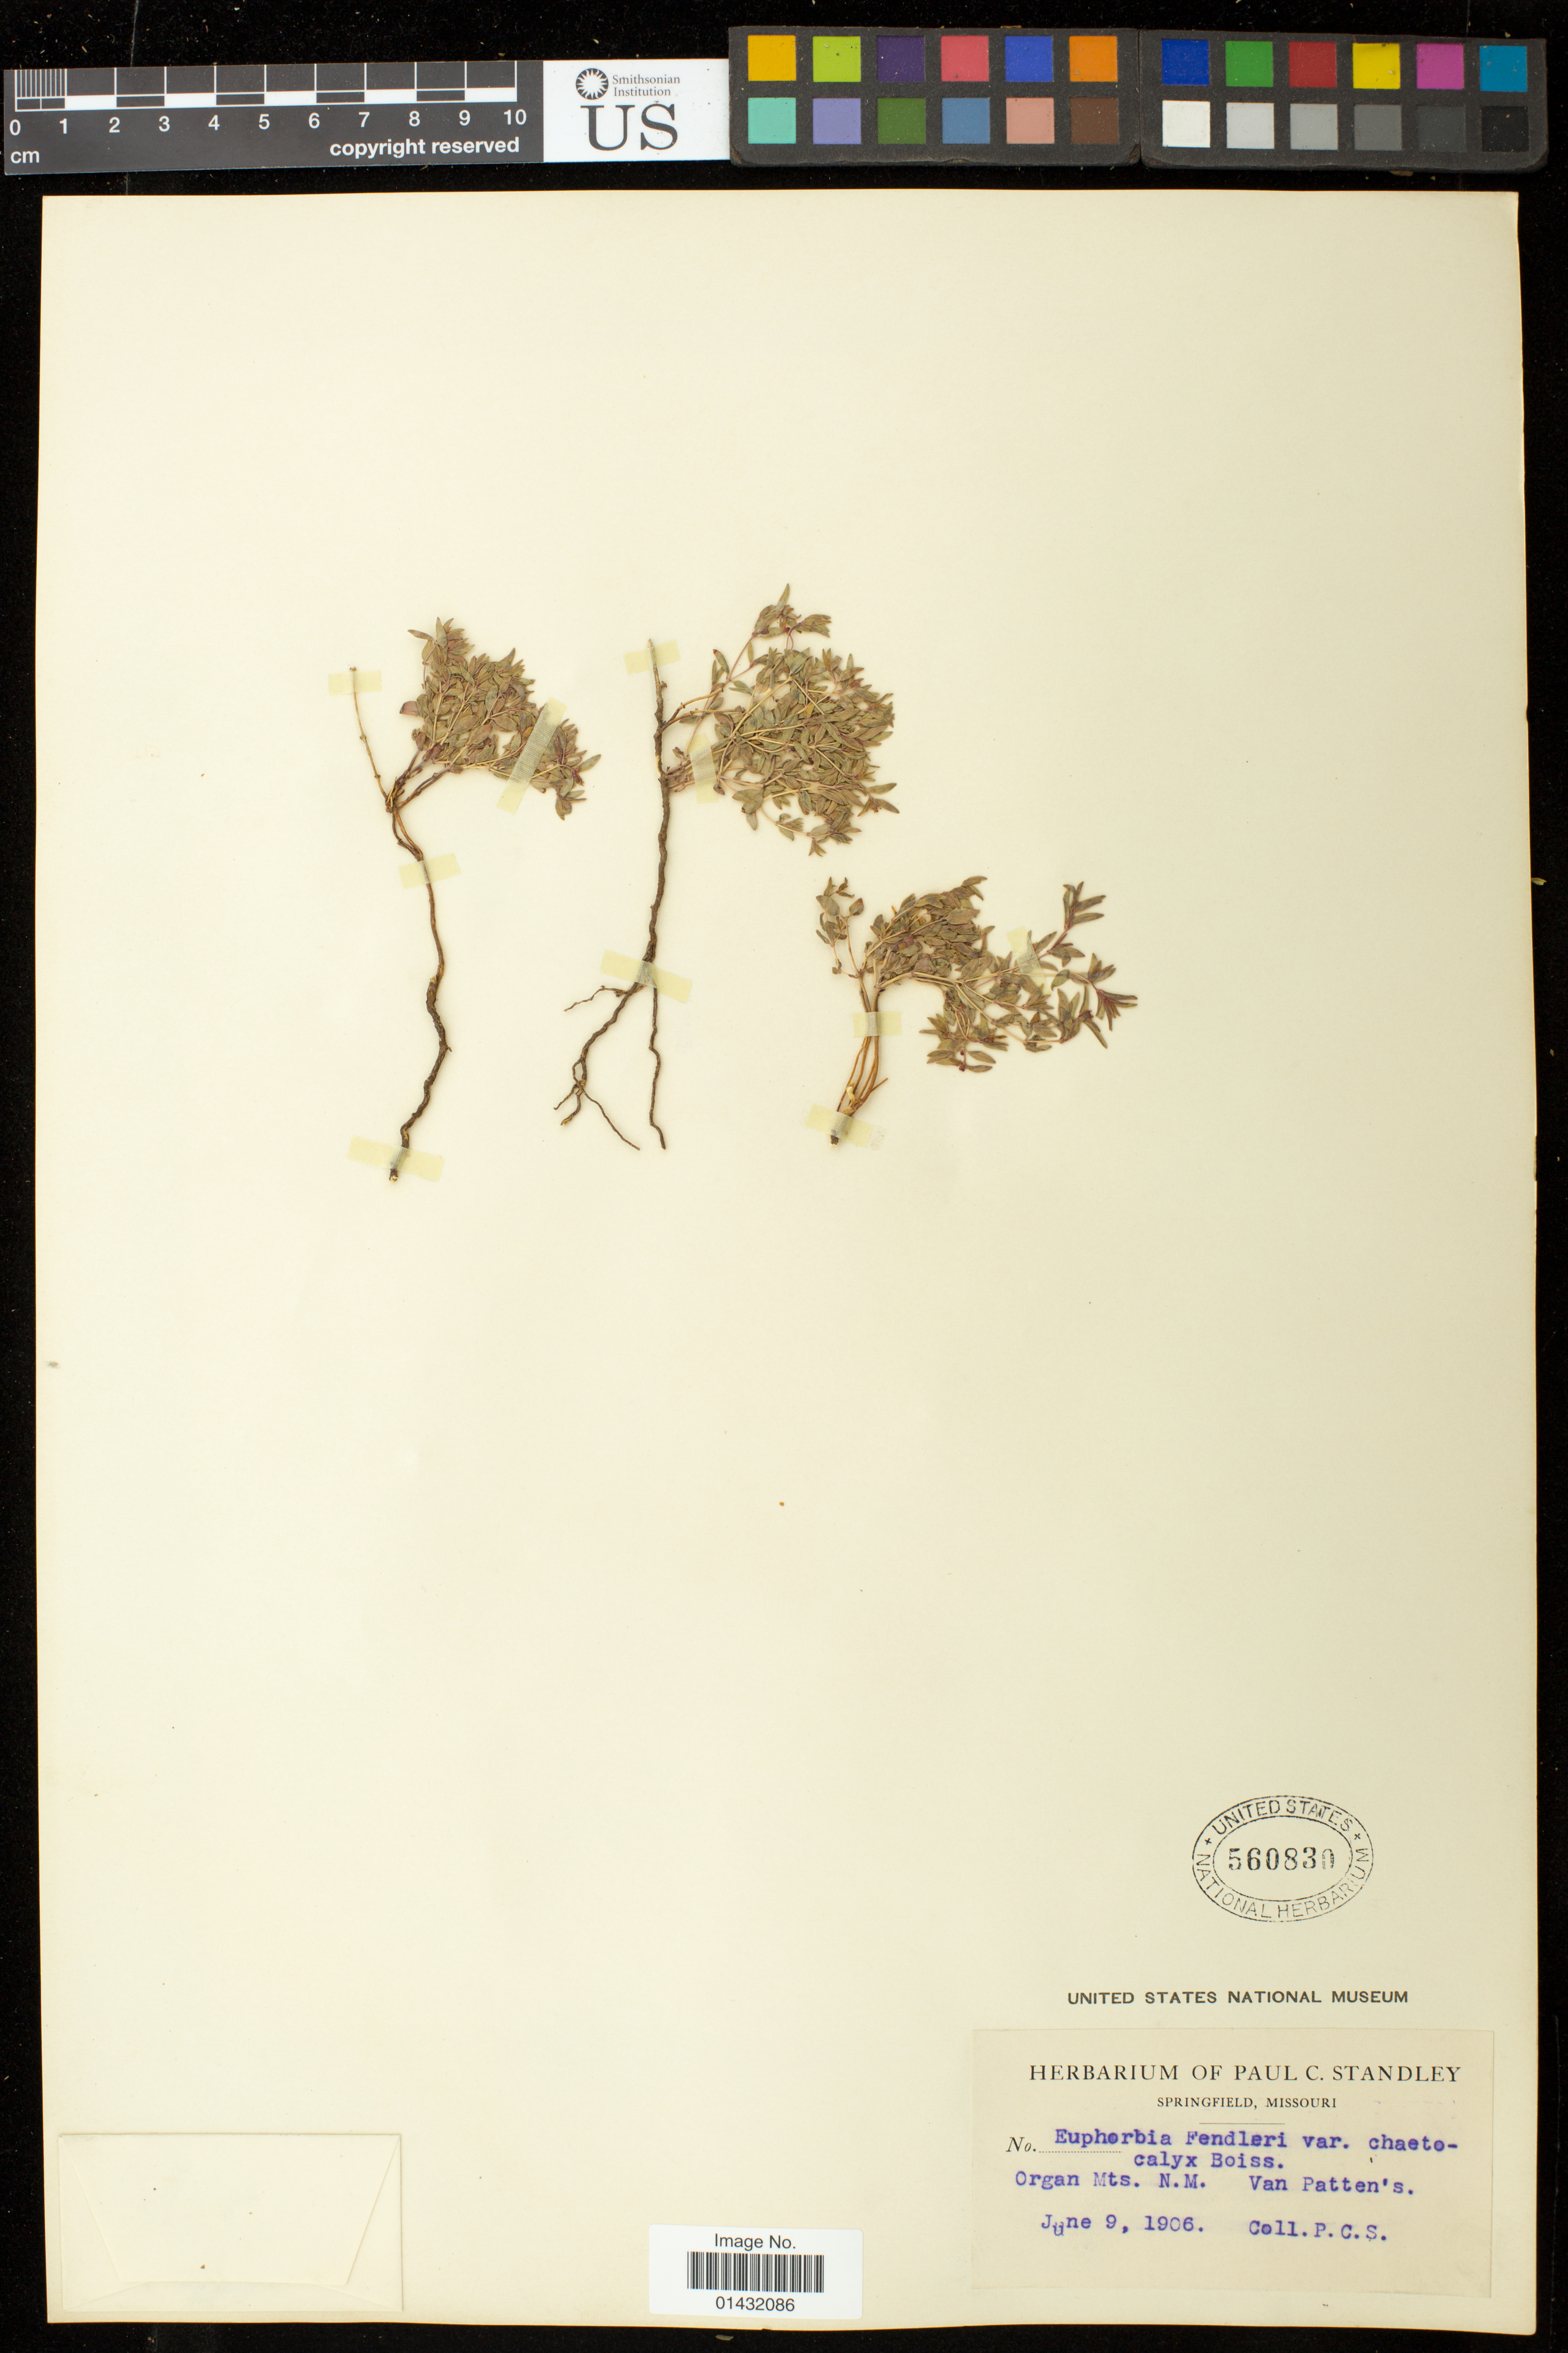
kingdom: Plantae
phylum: Tracheophyta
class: Magnoliopsida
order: Malpighiales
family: Euphorbiaceae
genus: Euphorbia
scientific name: Euphorbia chaetocalyx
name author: Tidestr.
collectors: P. C. Standley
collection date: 1906-06-09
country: United States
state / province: New Mexico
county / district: Doña Ana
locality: Organ Mts; Van Patten's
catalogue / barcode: US 560830